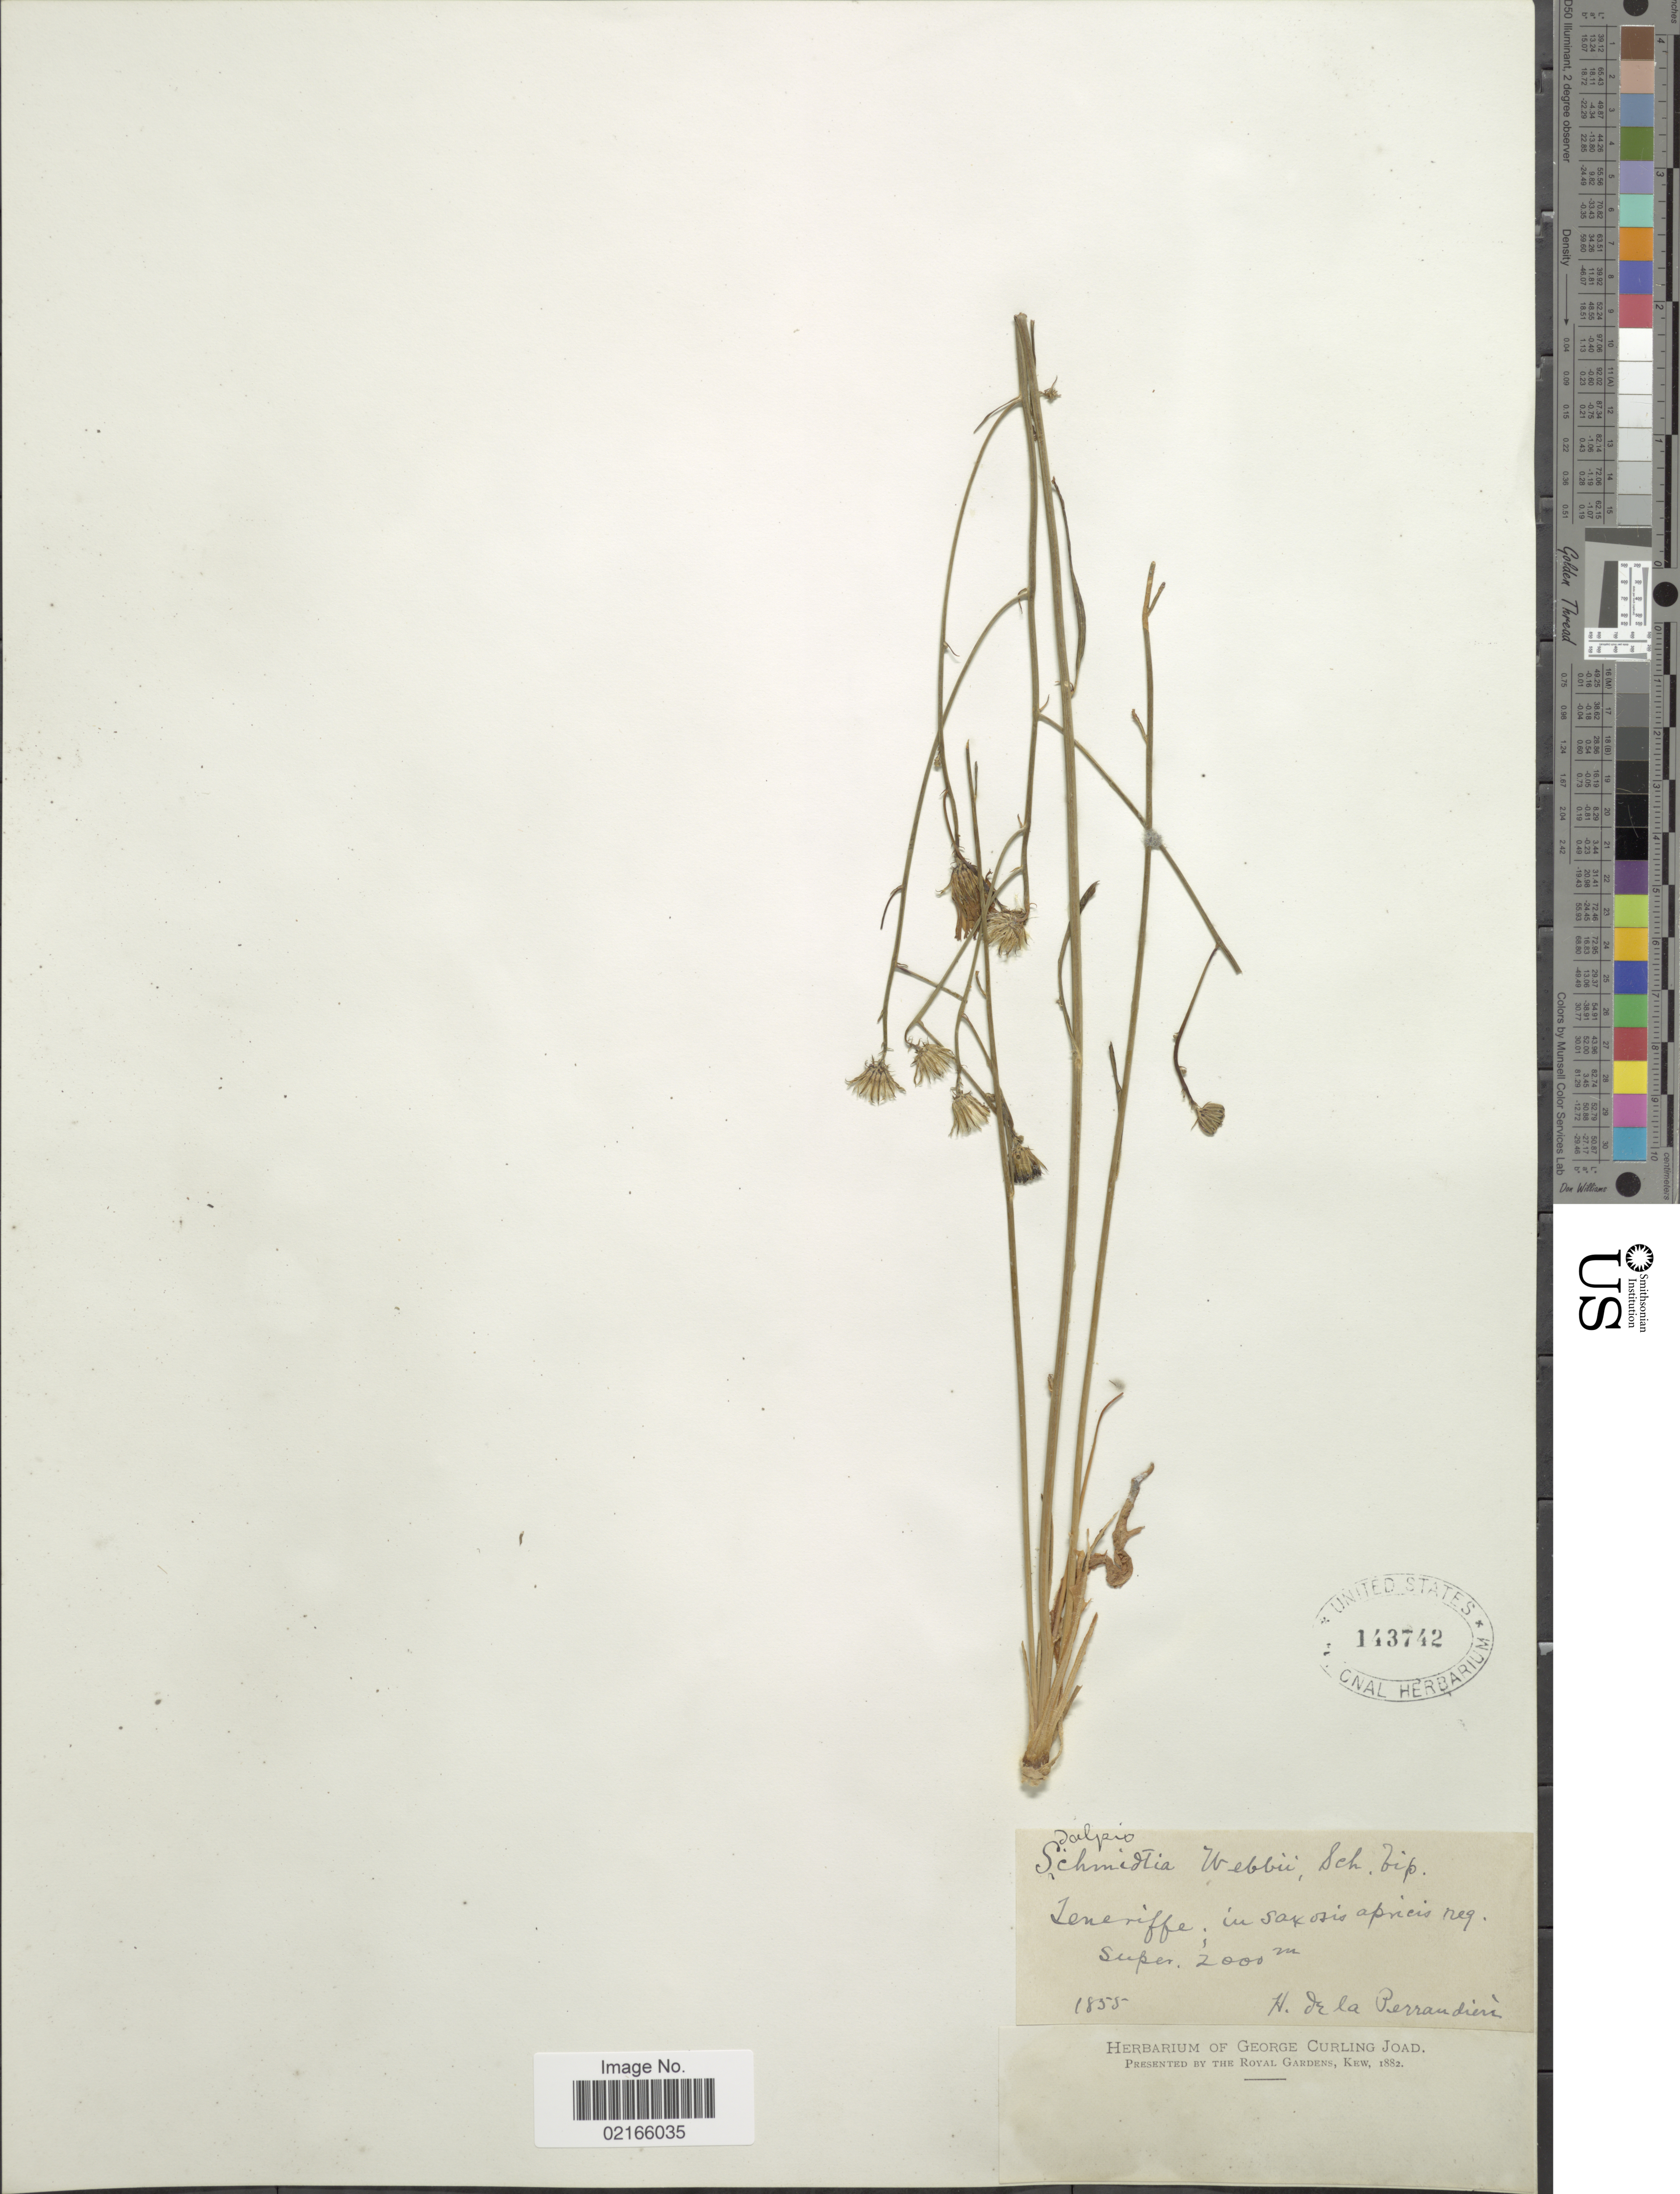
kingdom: Plantae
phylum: Tracheophyta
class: Magnoliopsida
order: Asterales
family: Asteraceae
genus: Tolpis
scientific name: Tolpis webbii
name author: Sch. Bip.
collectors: H. de la Perraudière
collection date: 1855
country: Spain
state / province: Canarias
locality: Teneriffe; in saxosis apicis reg. super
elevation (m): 2000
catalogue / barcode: US 143742